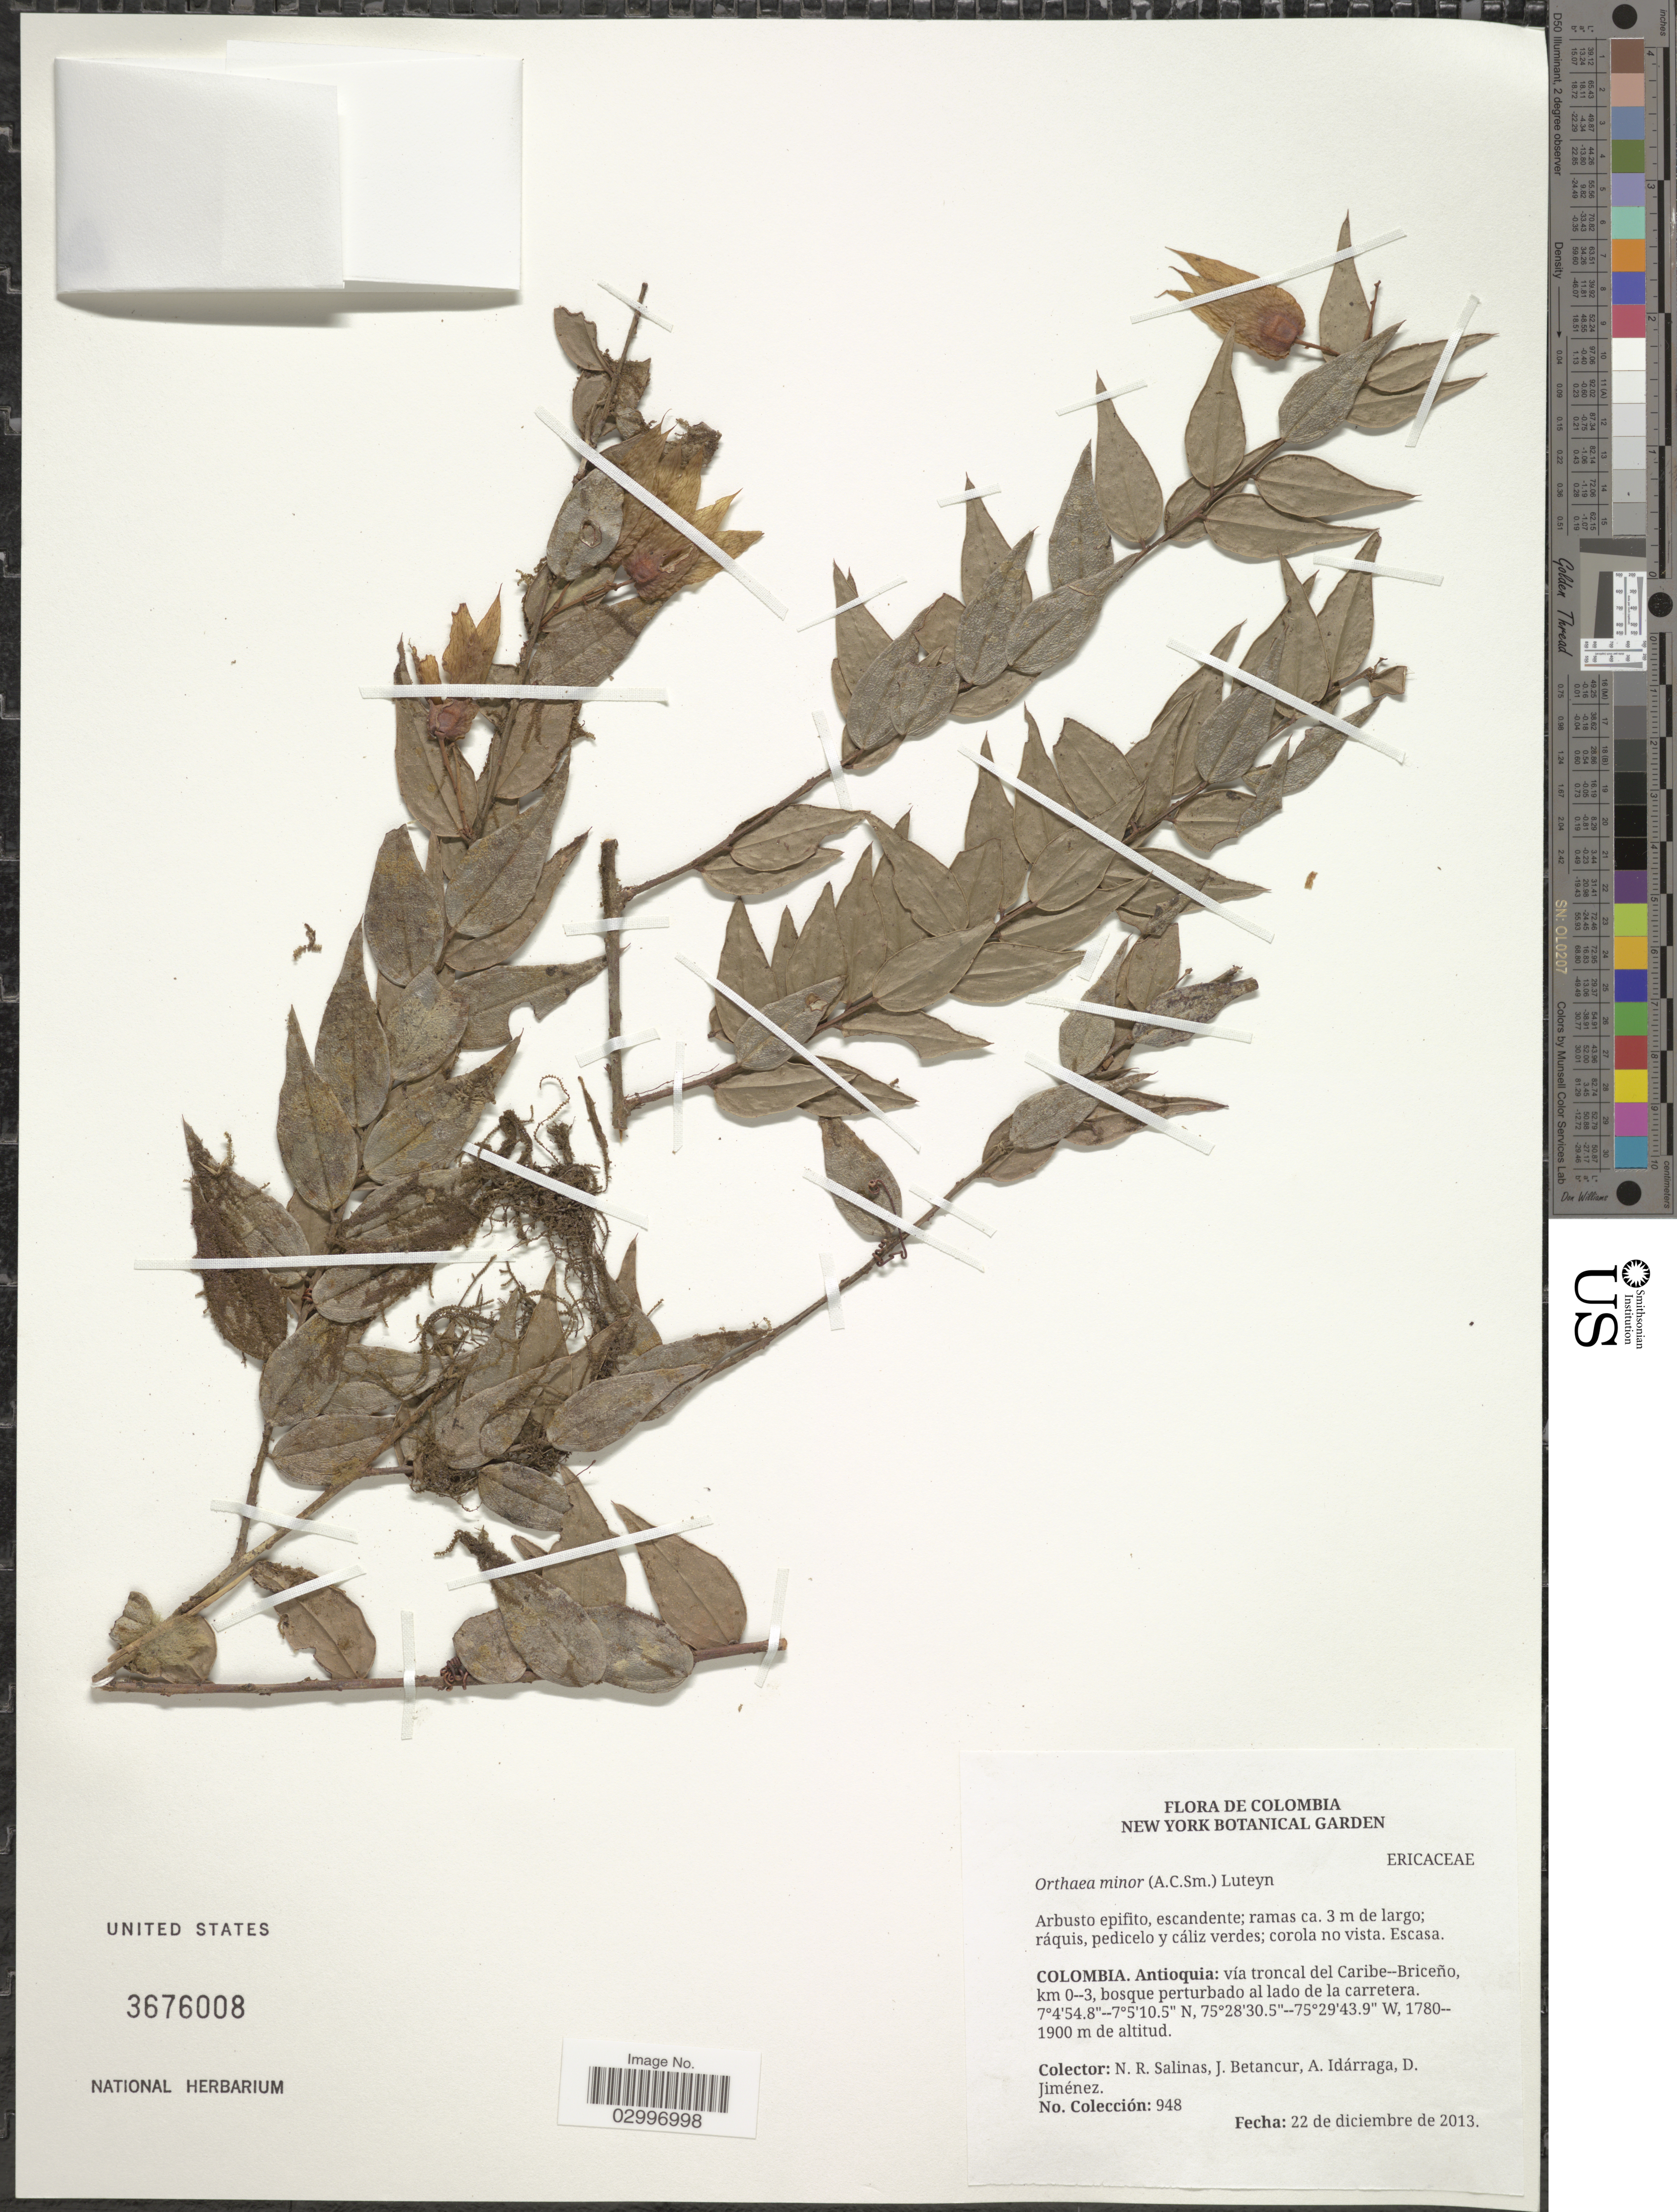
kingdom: Plantae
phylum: Tracheophyta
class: Magnoliopsida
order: Ericales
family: Ericaceae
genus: Orthaea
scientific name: Orthaea minor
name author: (A.C. Sm.) Luteyn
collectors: N. Salinas, J. Betancur, A. Idarraga & D. Jiménez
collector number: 948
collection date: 2013-12-22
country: Colombia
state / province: Antioquia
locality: Vía troncal del Caribe--Briceño, km 0--3, bosques perturbado al lado de la carretera.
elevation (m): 1780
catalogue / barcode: US 3676008